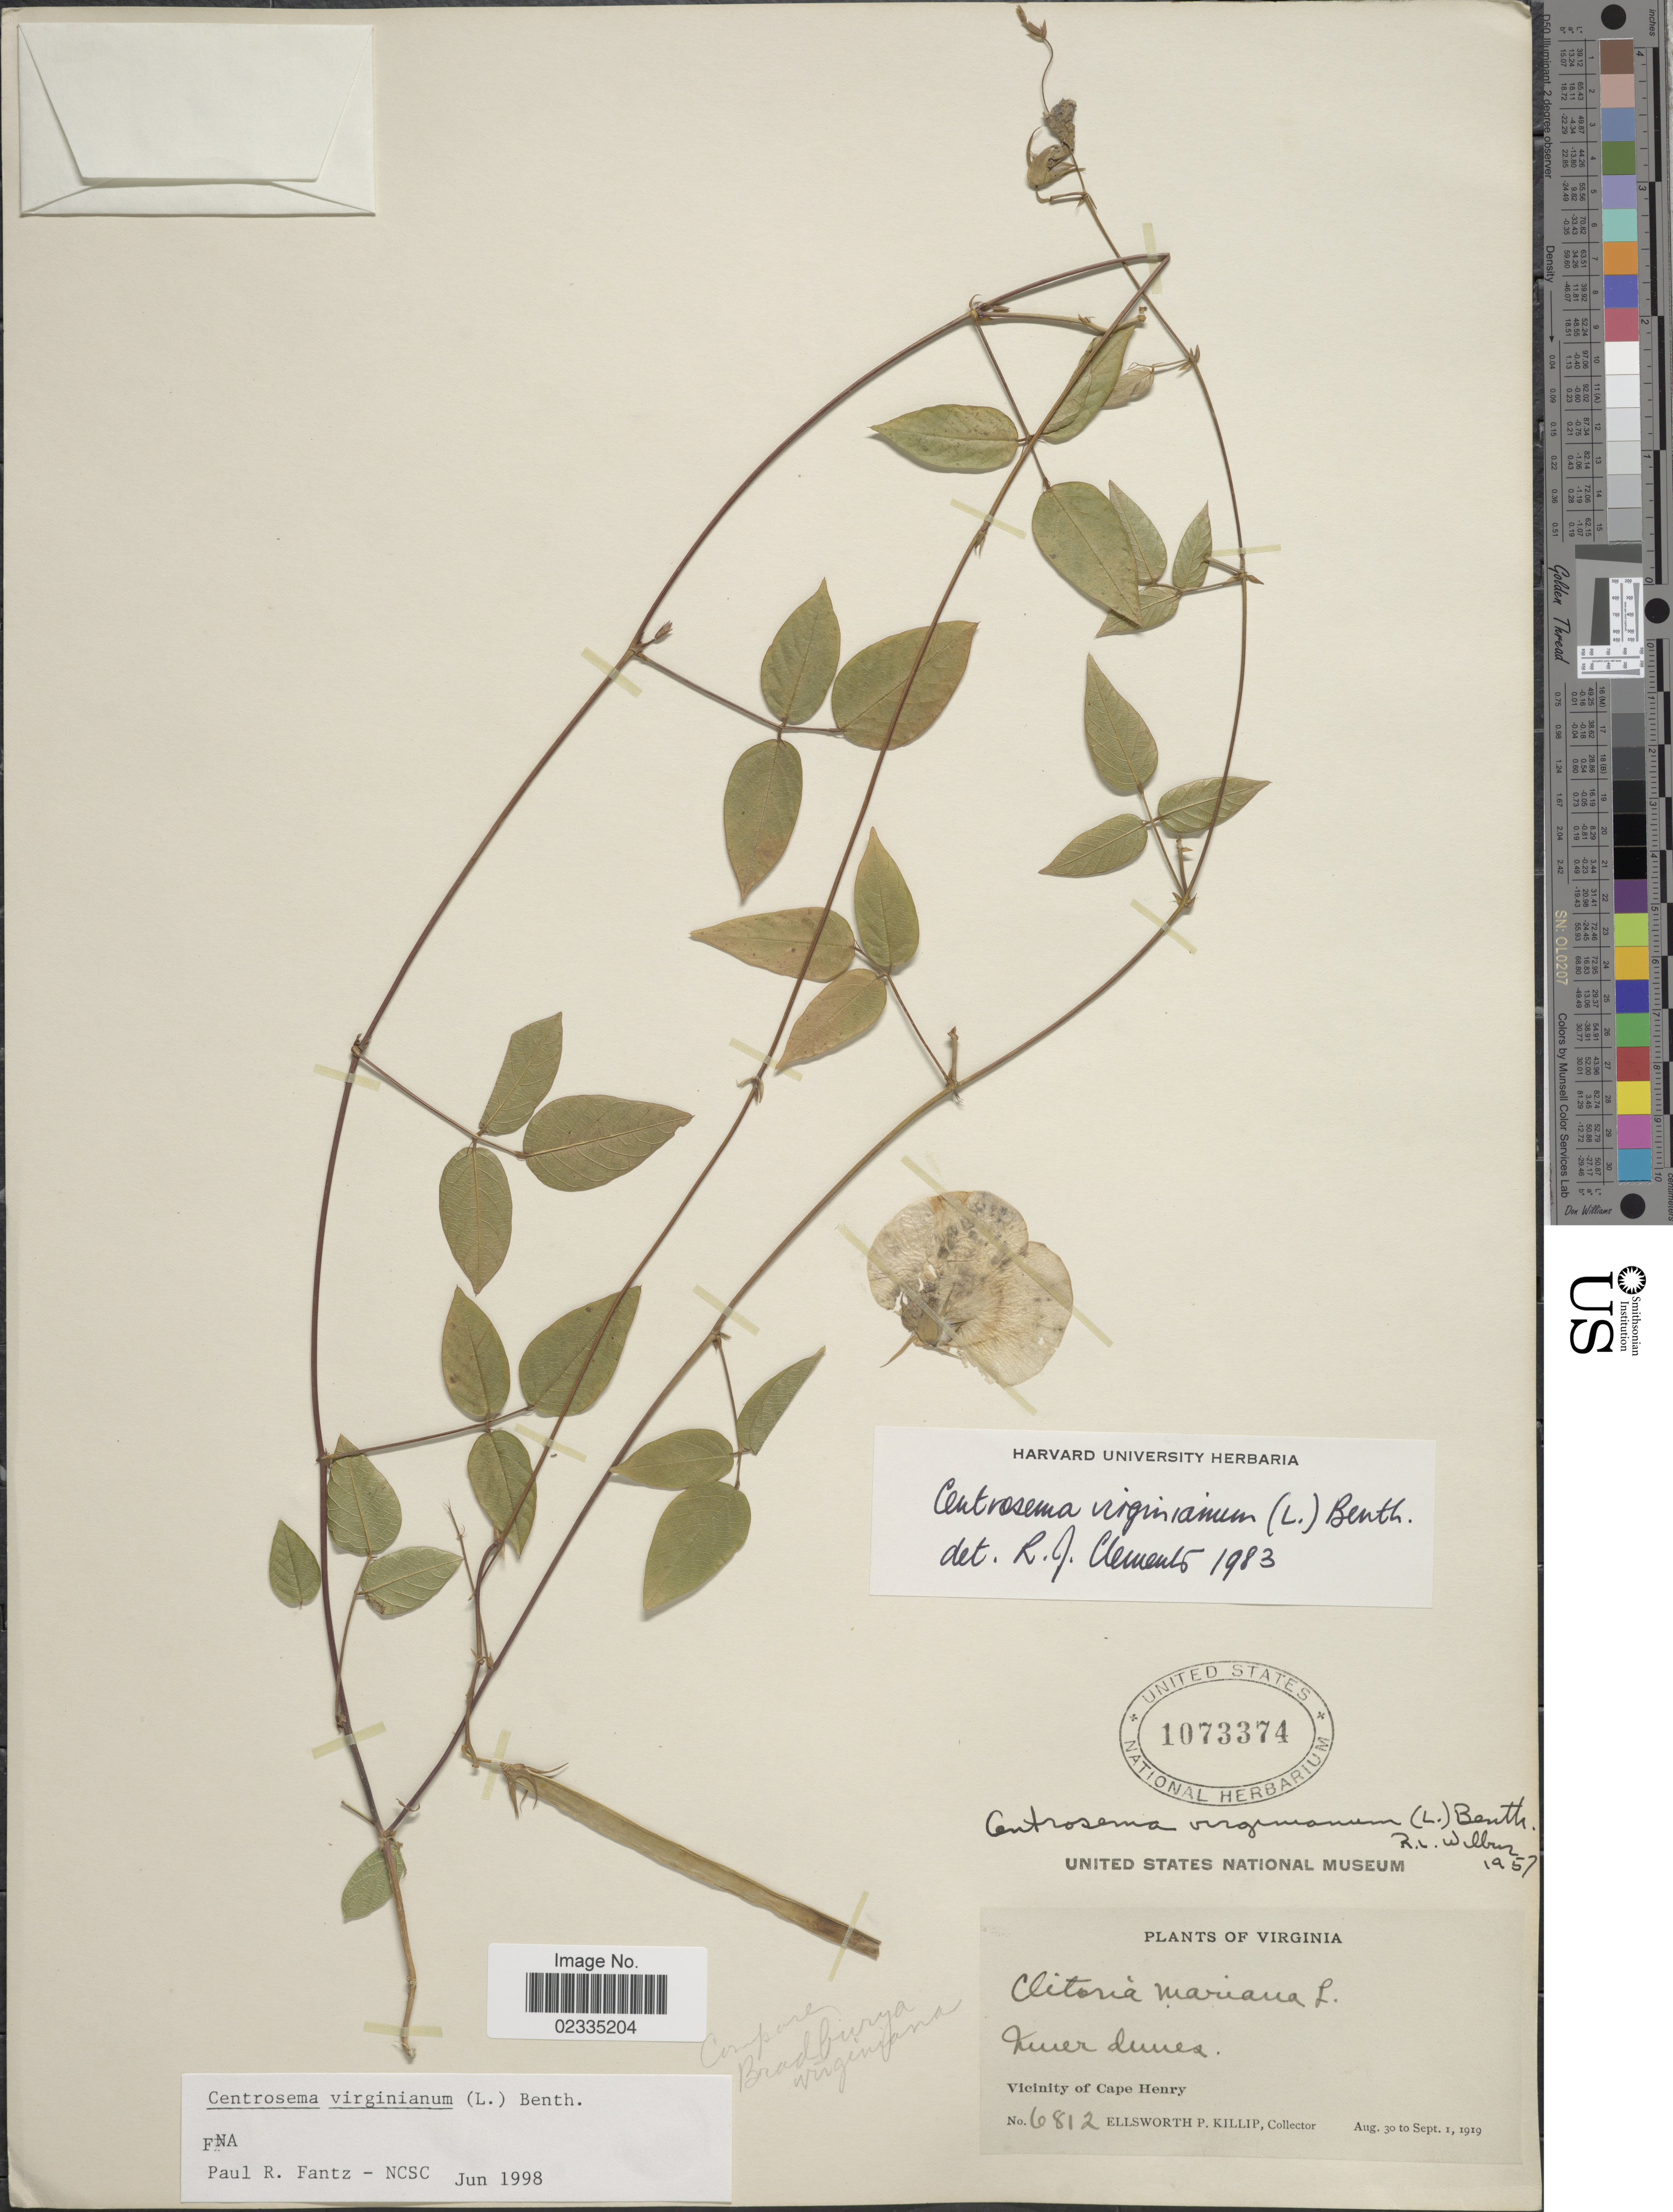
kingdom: Plantae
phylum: Tracheophyta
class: Magnoliopsida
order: Fabales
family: Fabaceae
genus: Centrosema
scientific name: Centrosema virginianum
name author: (L.) Benth.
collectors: E. P. Killip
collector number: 6812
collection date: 1919-08-30/1919-09-01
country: United States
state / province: Virginia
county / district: City of Virginia Beach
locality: Inner dunes, Vicinity of Cape Henry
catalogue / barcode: US 1073374